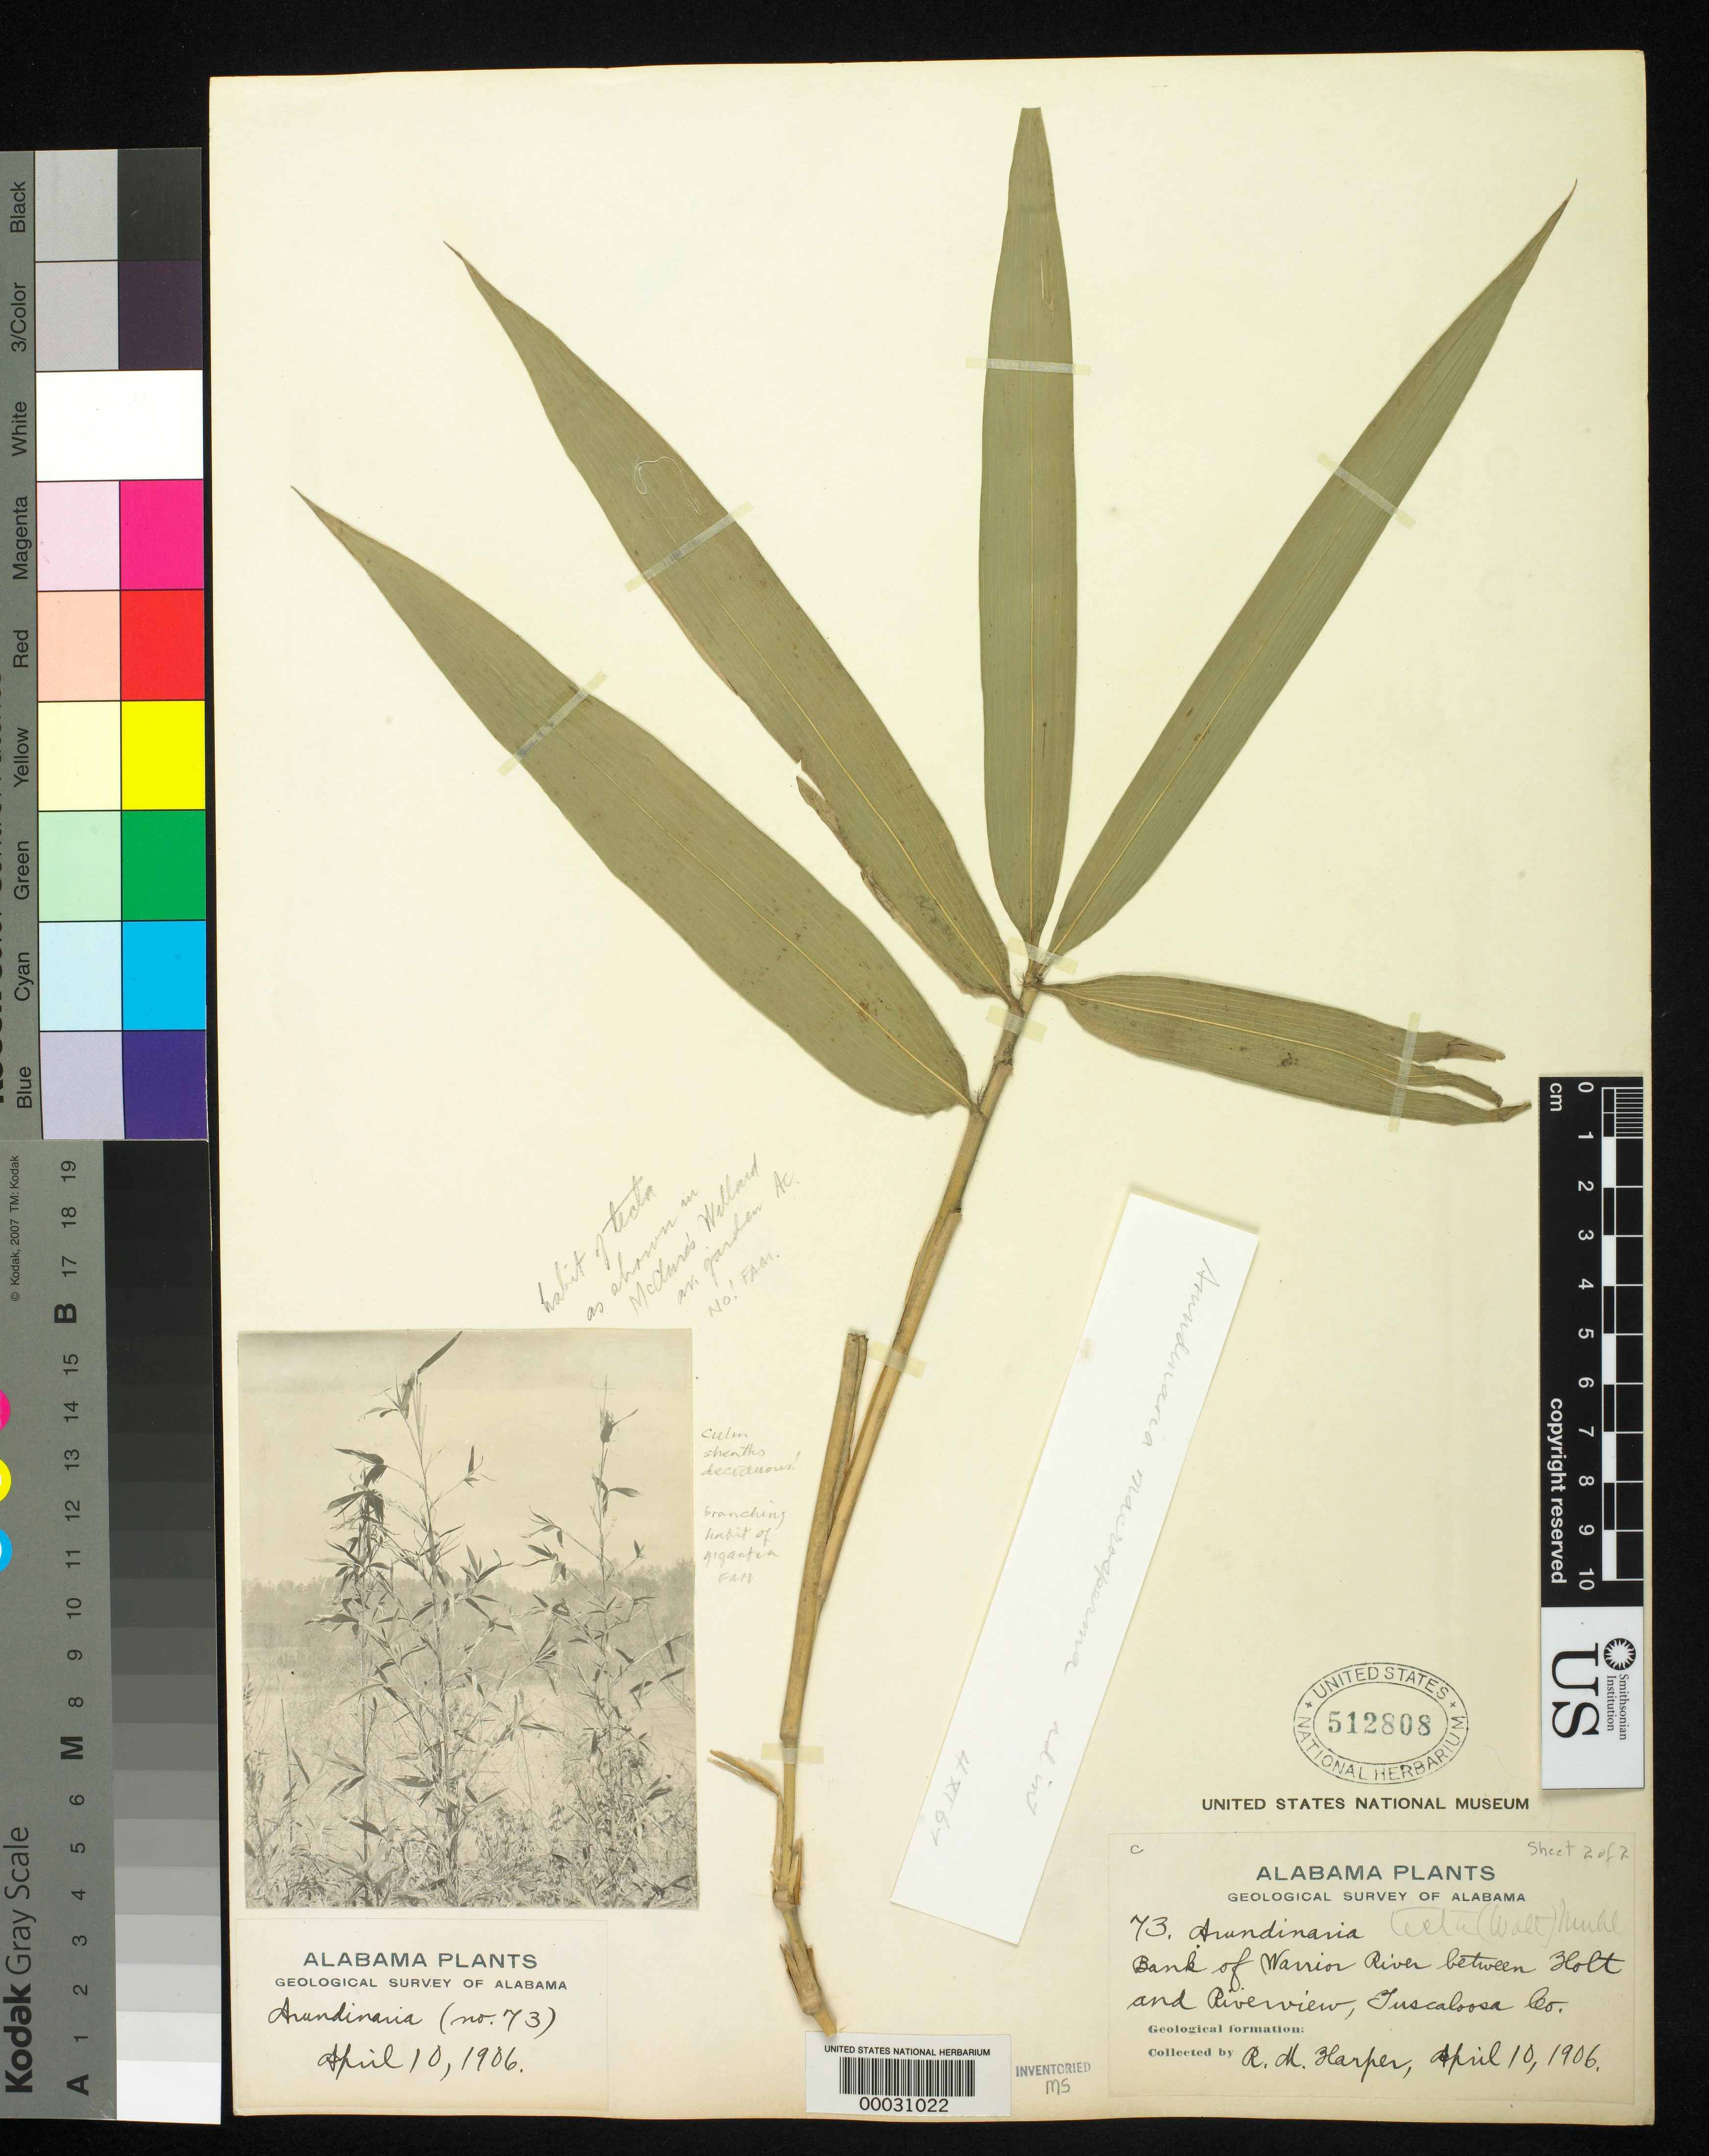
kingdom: Plantae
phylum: Tracheophyta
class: Liliopsida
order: Poales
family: Poaceae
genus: Arundinaria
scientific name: Arundinaria gigantea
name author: (Walter) Muhl.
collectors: R. M. Harper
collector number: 73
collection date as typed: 10 Apr 1906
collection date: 1906-04-10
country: United States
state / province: Alabama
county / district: Tuscaloosa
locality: Holt, riverview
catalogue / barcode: US 512808